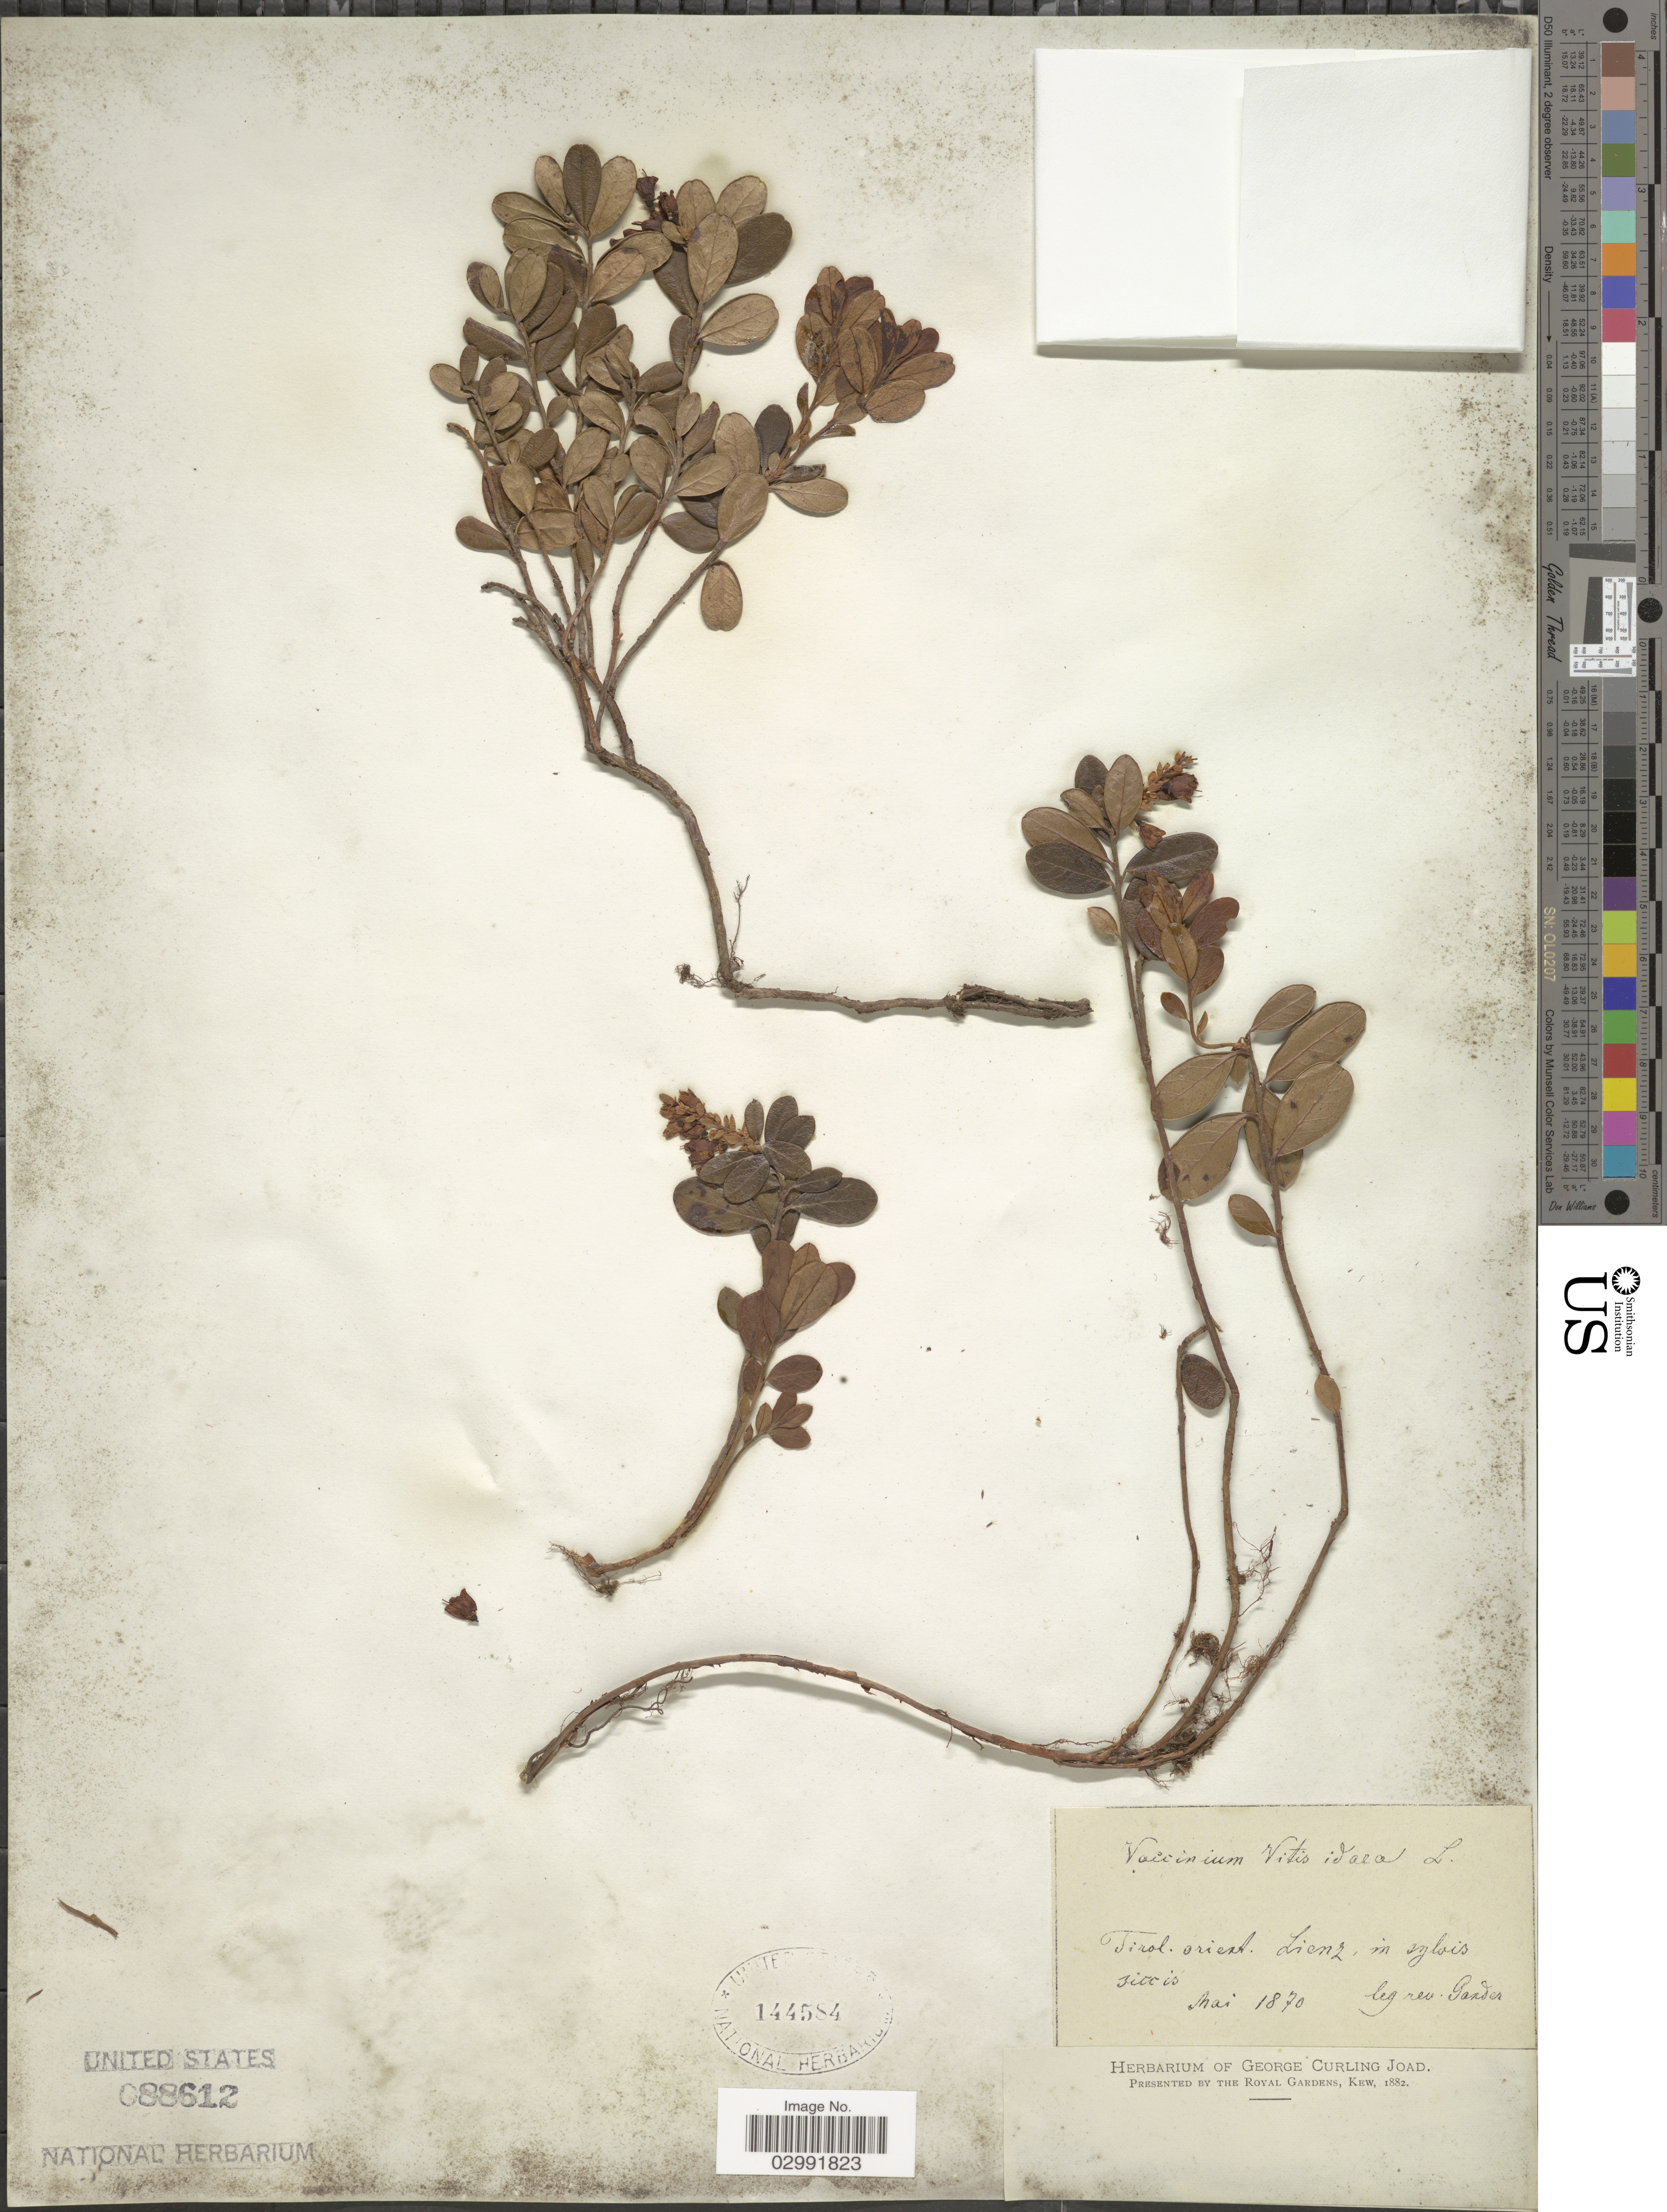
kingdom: Plantae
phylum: Tracheophyta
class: Magnoliopsida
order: Ericales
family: Ericaceae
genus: Vaccinium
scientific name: Vaccinium vitis-idaea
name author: L.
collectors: -- Gander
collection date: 1870-05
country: Austria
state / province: Tirol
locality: Tirol orient. Lienz.